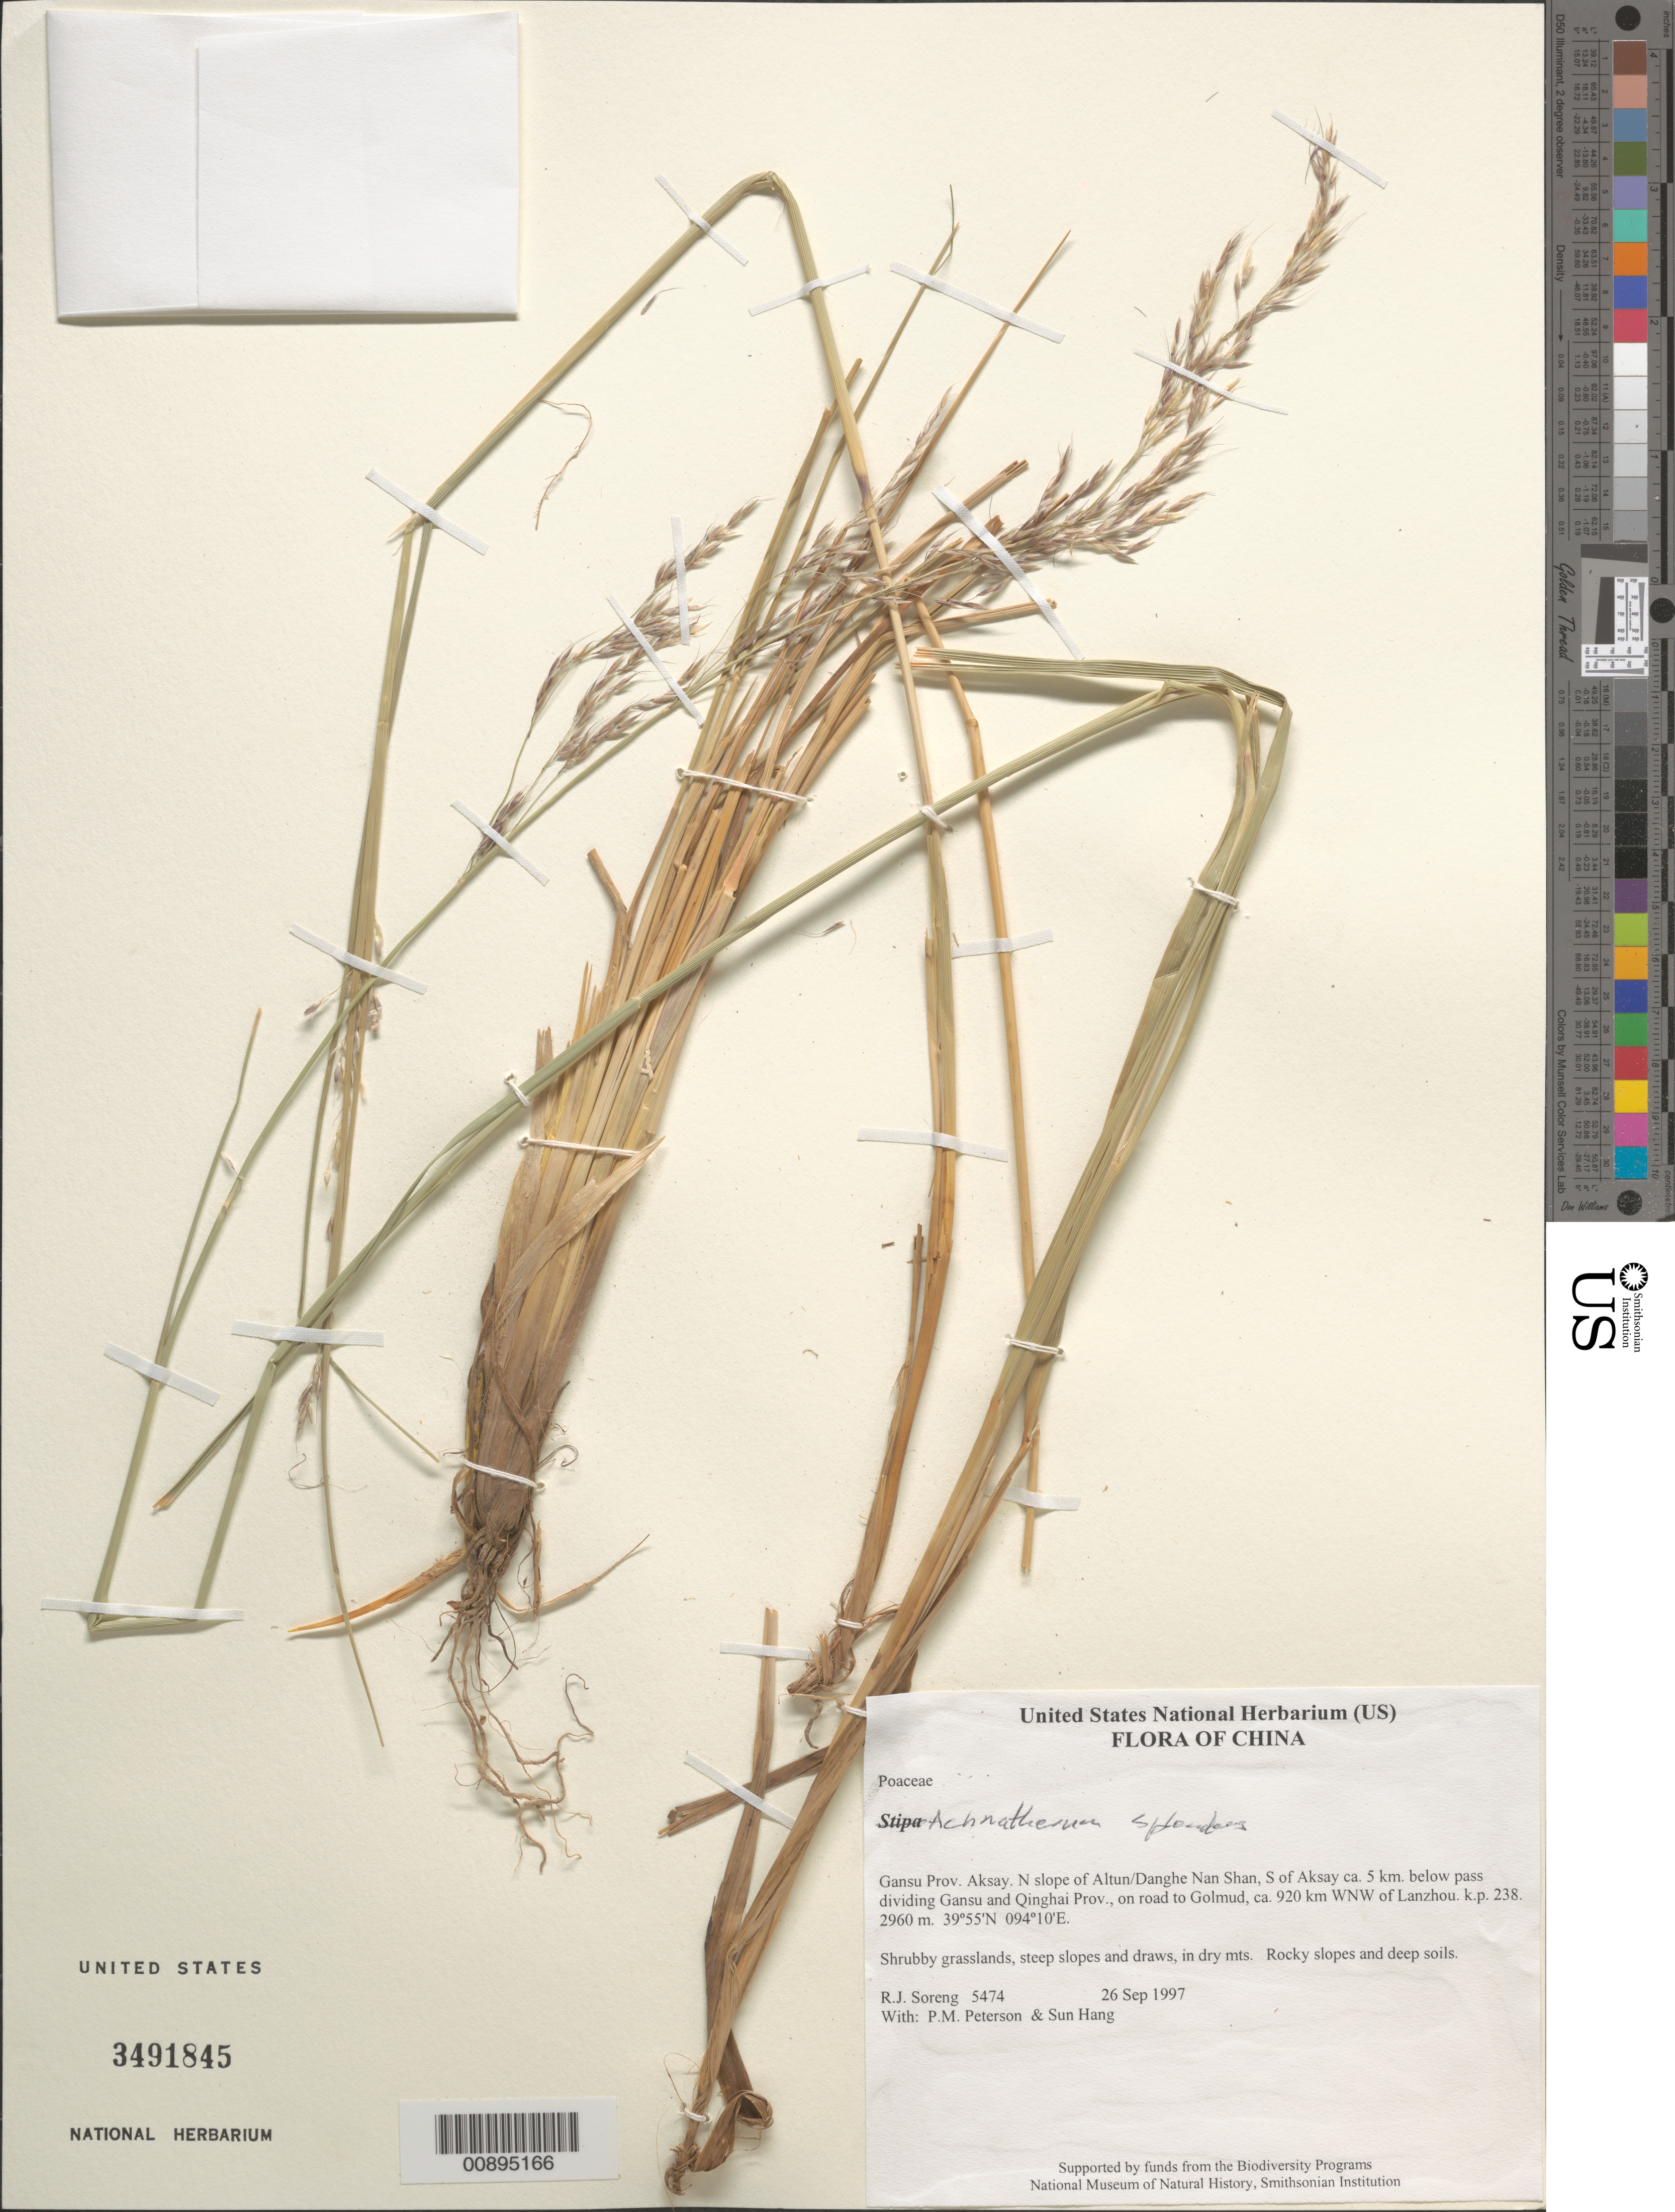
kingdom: Plantae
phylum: Tracheophyta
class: Liliopsida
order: Poales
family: Poaceae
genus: Neotrinia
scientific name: Neotrinia splendens (Trin.) M. Nobis, P.D. Gudkova & A. Nowak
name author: (Trin.)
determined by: Soreng, Robert J., Research Associate (BOT), Smithsonian Institution - National Museum of Natural History (UNITED STATES)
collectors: R. J. Soreng, P. M. Peterson & Sun Hang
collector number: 5474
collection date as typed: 26 Sep 1997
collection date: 1997-09-26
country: China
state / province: Gansu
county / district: Aksay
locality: N slope of Altun/Danghe Nan Shan, S of Aksay ca. 5 km below pass dividing Gansu and Qinghai Prov., on road to Golmud, ca. 920 km WNW of Lanzhou. k.p. 238.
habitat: Shrubby grasslands, steep slopes and draws, in dry mts. Rocky slopes and deep soils.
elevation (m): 2960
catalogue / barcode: US 3491845